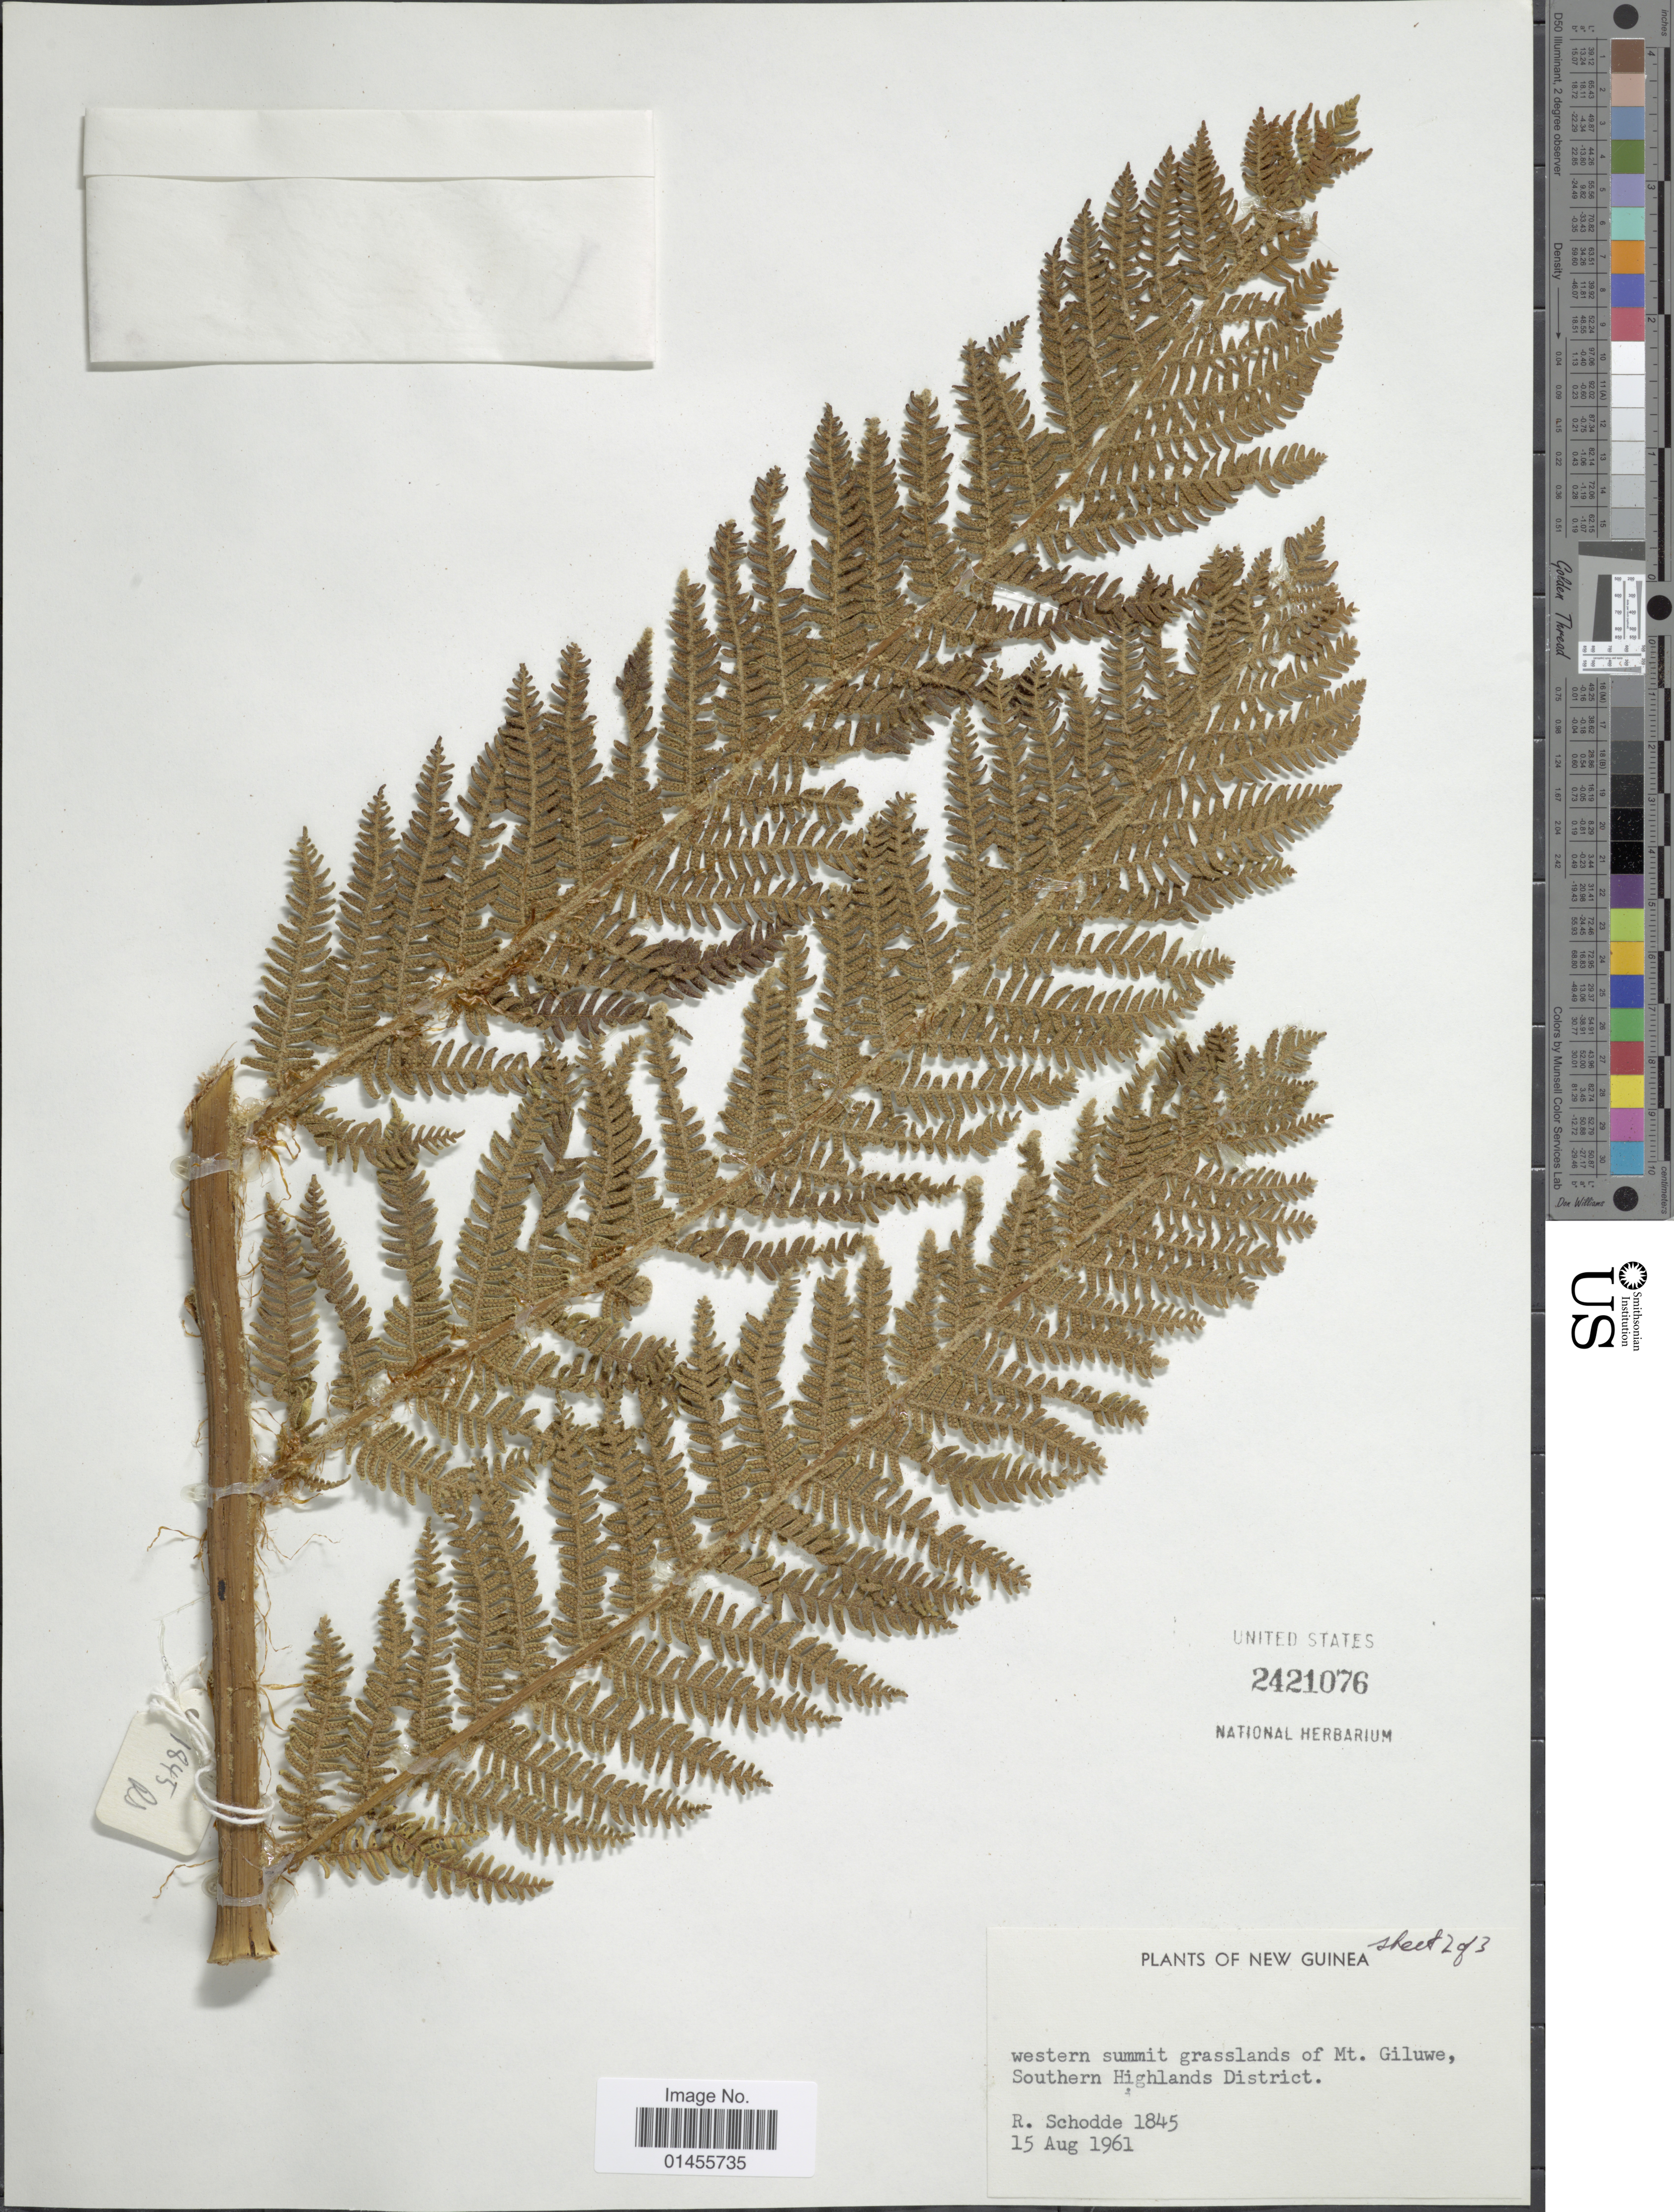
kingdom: Plantae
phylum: Tracheophyta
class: Polypodiopsida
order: Cyatheales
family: Cyatheaceae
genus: Alsophila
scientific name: Alsophila sp.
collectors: R. Schodde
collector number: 1845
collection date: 1961-08-15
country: Papua New Guinea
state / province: Southern Highlands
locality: New Guinea. western summit grassland of Mt. Giluwe. Southern Highlands District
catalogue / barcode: US 2421076